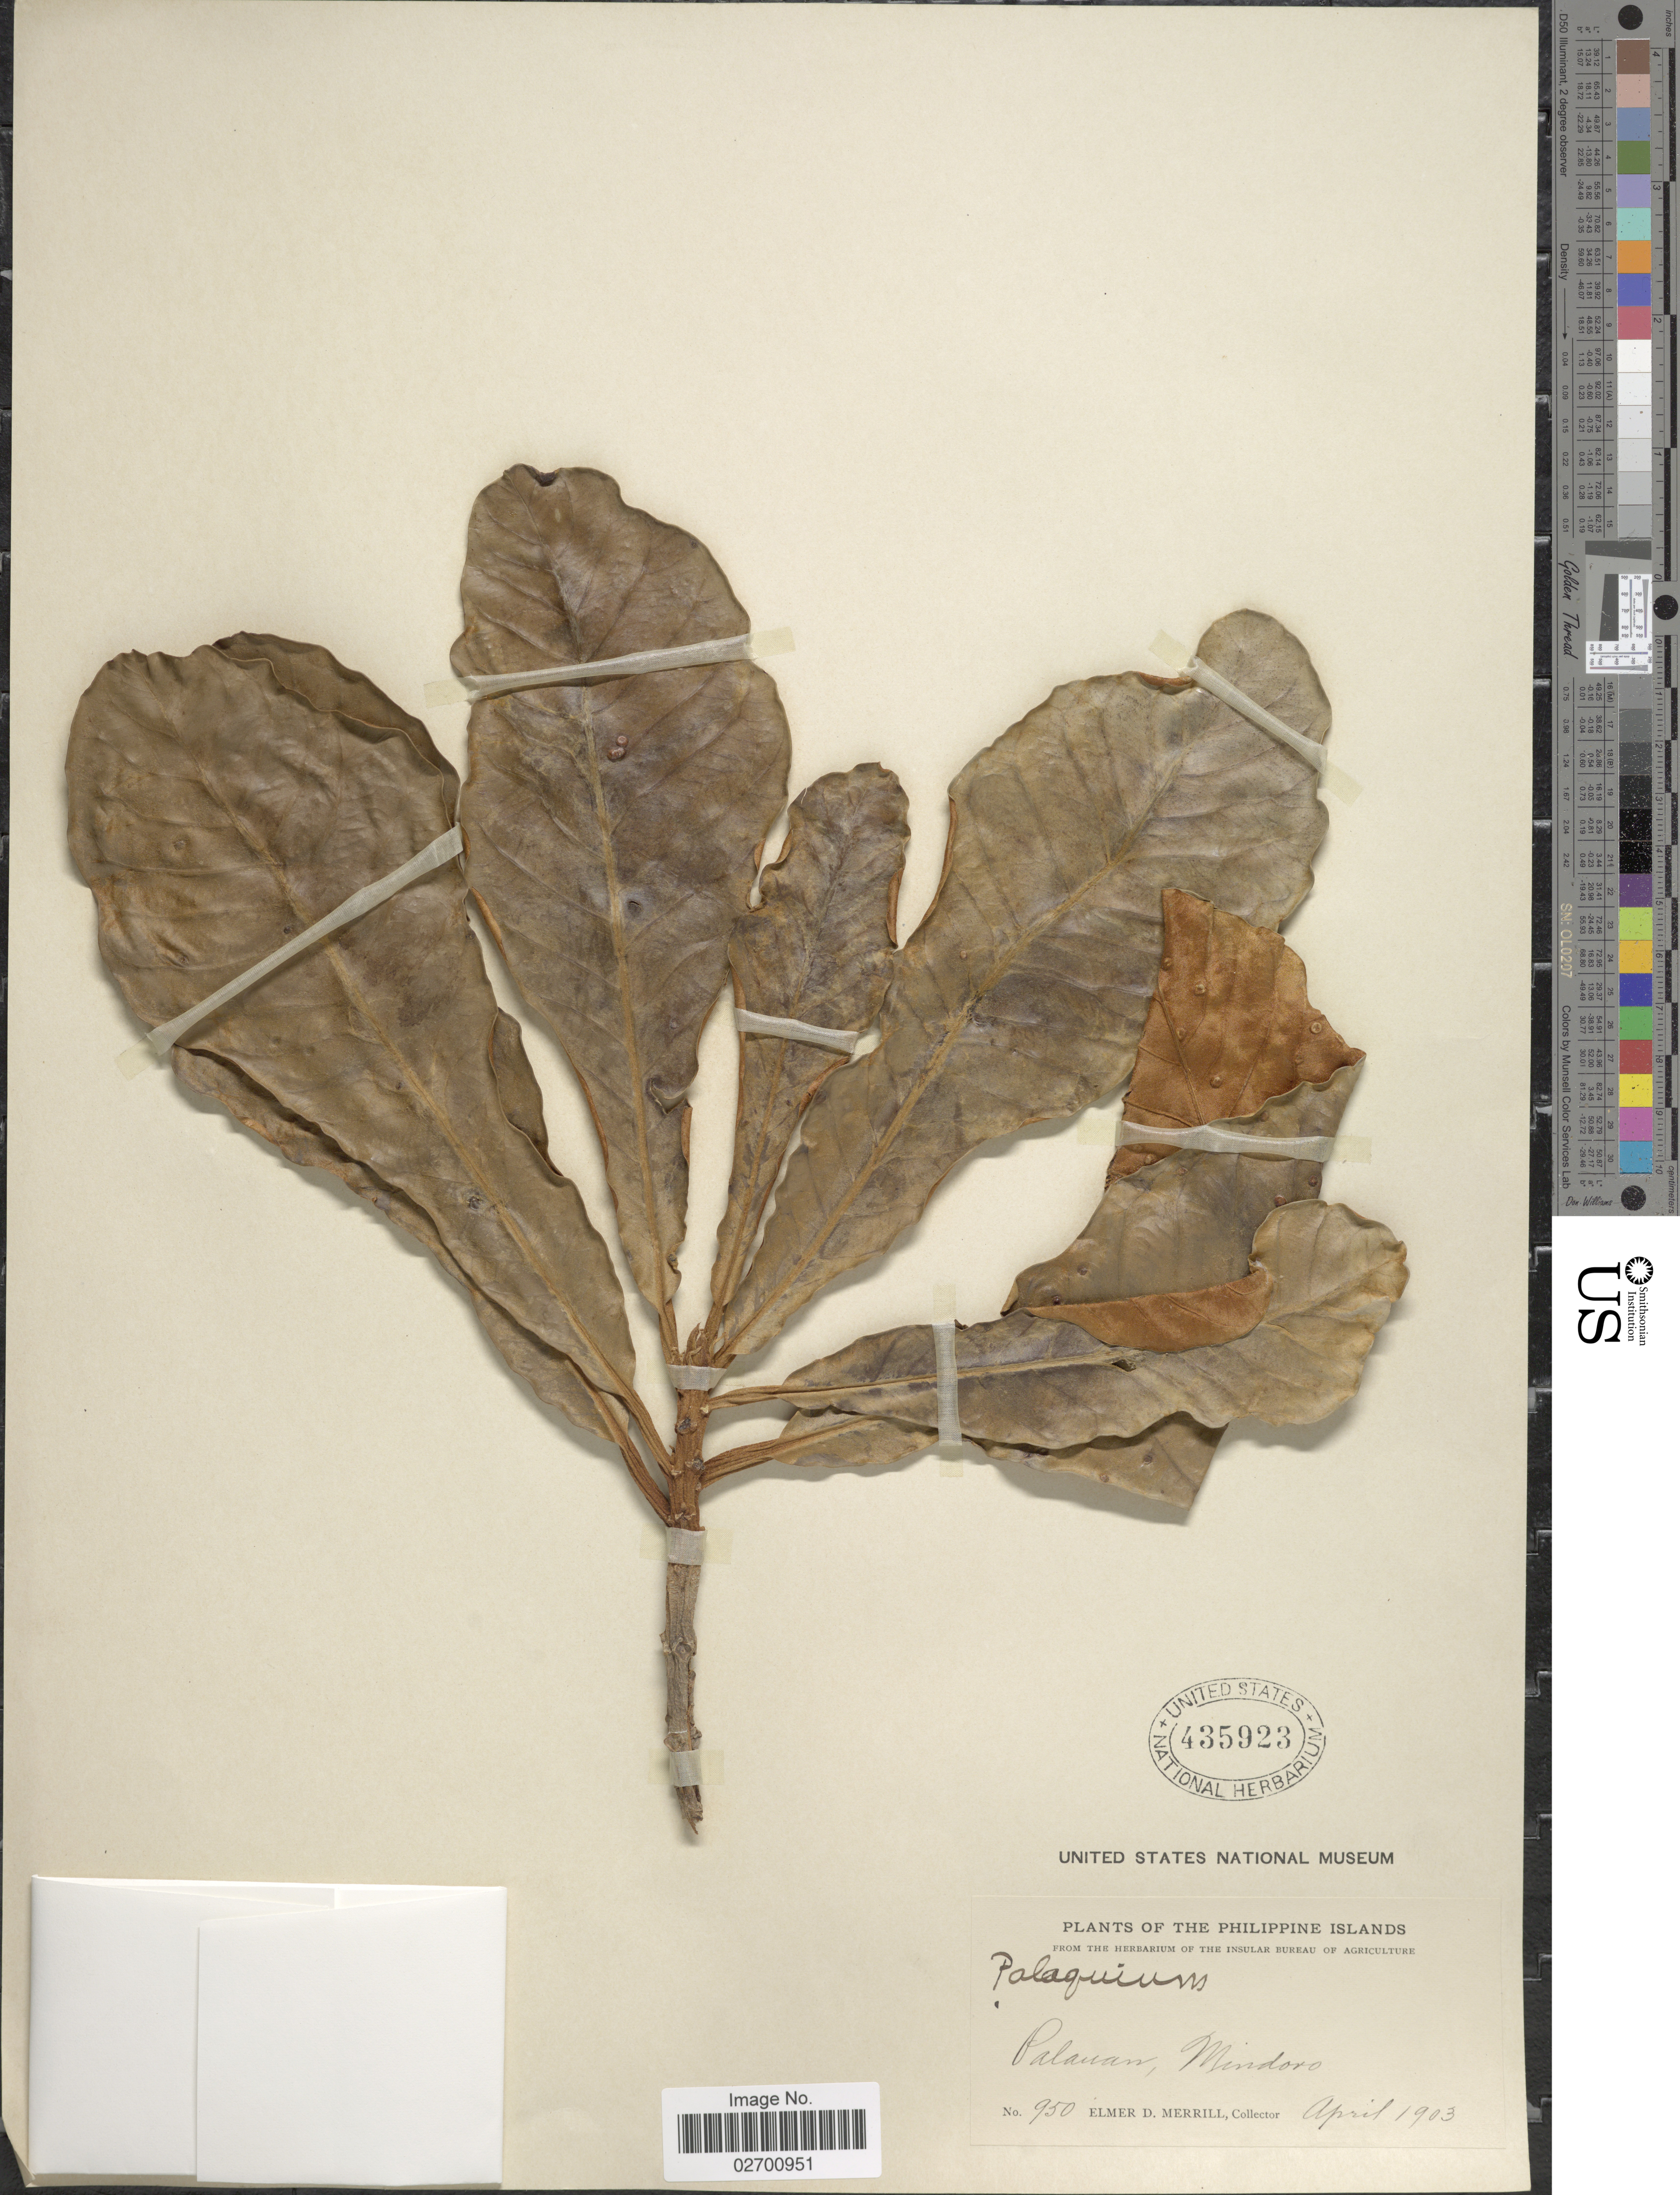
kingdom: Plantae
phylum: Tracheophyta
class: Magnoliopsida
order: Ericales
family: Sapotaceae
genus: Palaquium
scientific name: Palaquium philippense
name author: (Perr.) C.B. Rob.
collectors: E. D. Merrill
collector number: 950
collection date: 1903-04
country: Philippines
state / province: Mimaropa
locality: Palanan, Mindoro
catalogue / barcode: US 435923